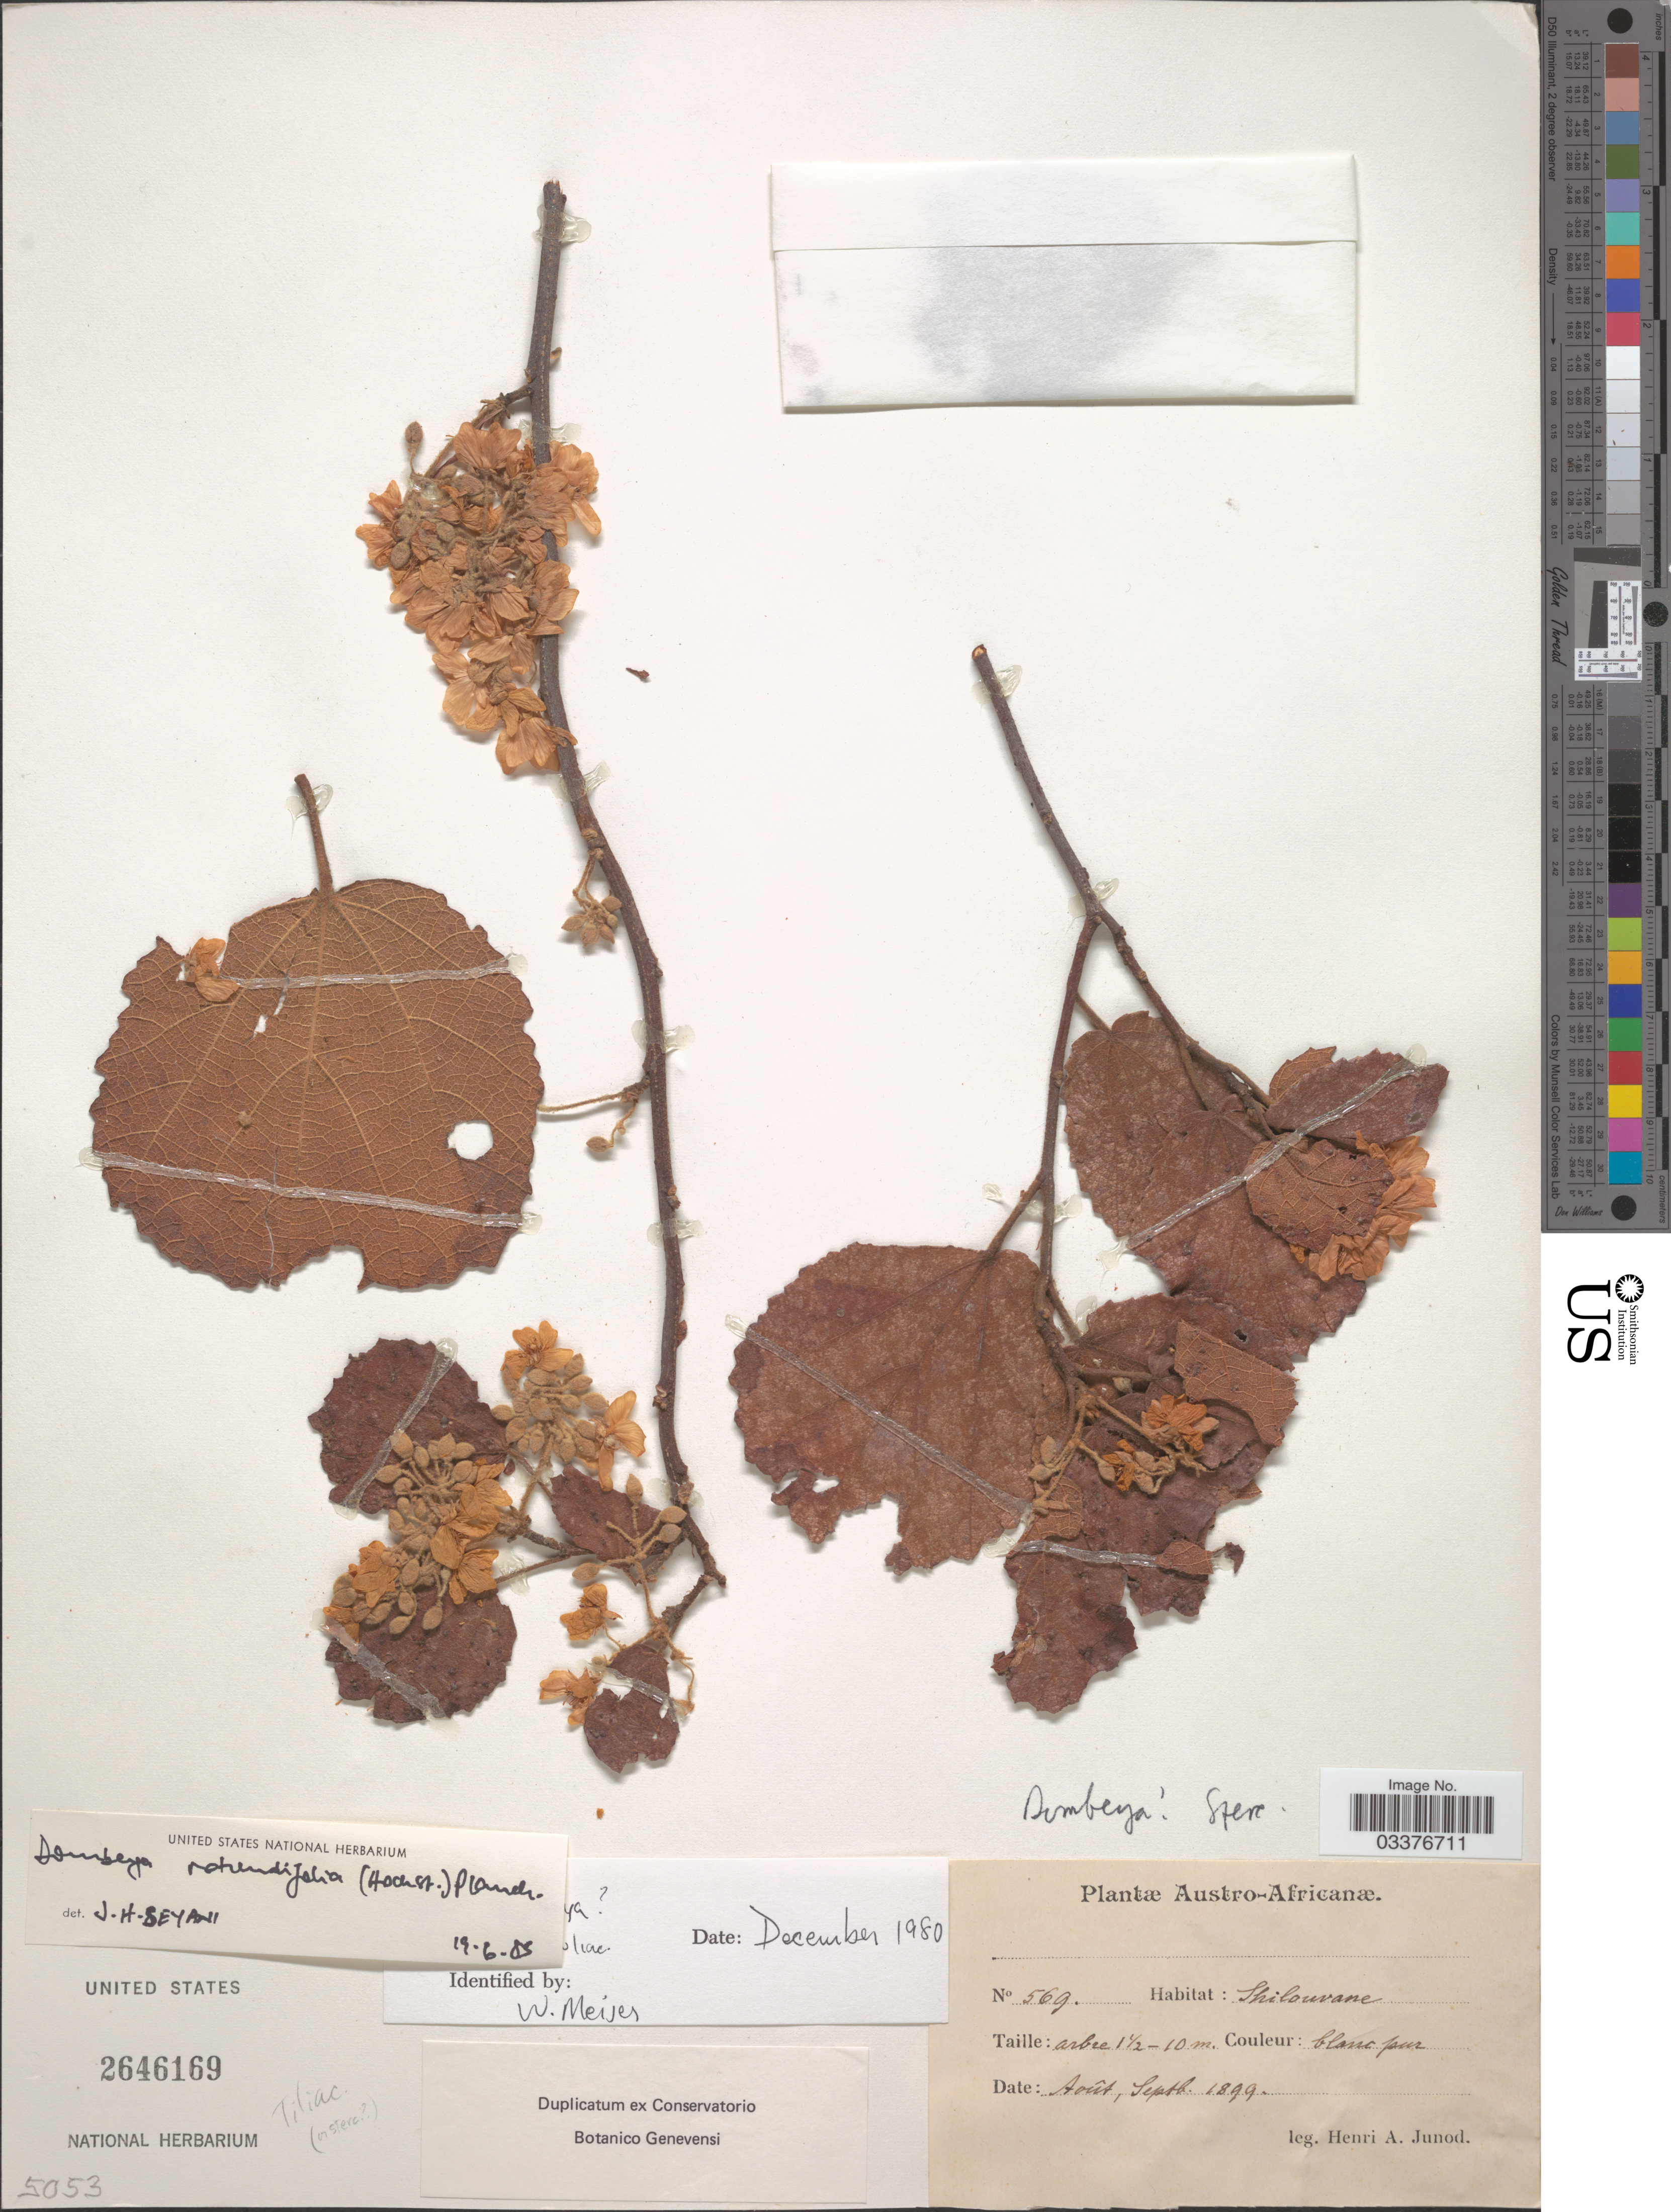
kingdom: Plantae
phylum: Tracheophyta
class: Magnoliopsida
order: Malvales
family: Malvaceae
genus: Dombeya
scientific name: Dombeya rotundifolia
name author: (Hochst.) Planch.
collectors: H. Junod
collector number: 569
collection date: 1899-08/1899-09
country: South Africa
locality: Austro-Africanæ. Shilouvane.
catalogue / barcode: US 2646169